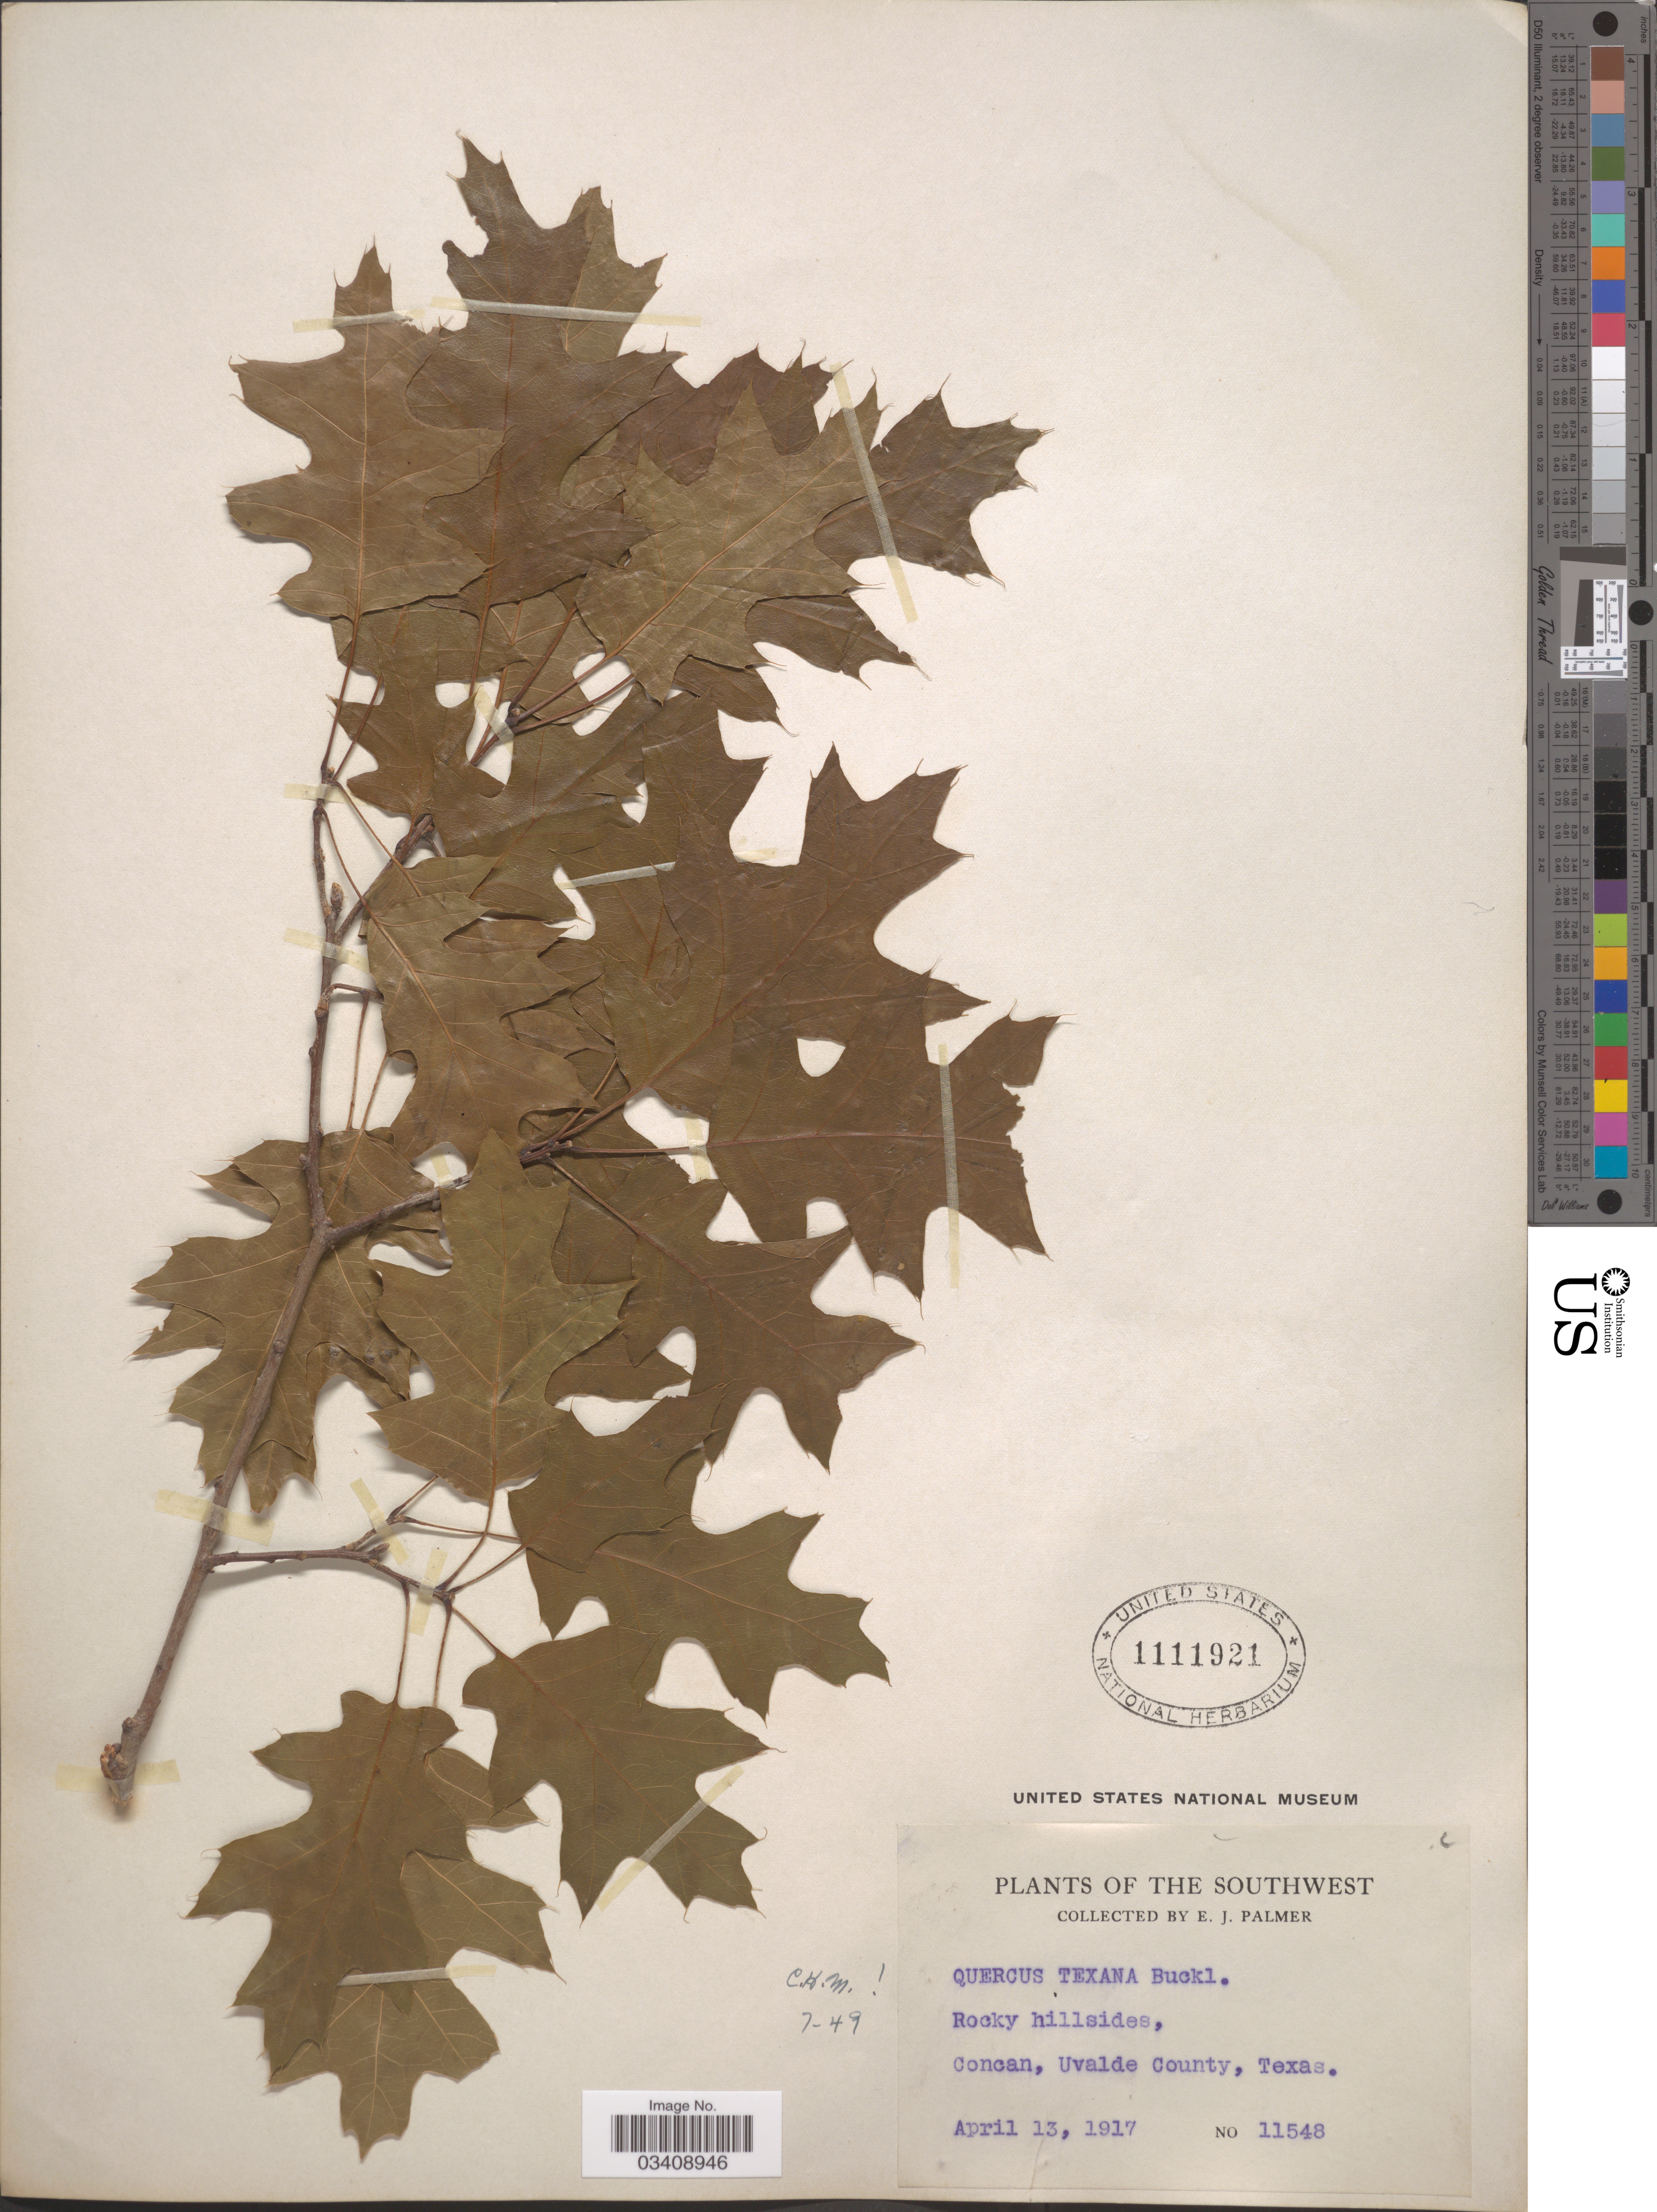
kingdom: Plantae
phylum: Tracheophyta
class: Magnoliopsida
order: Fagales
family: Fagaceae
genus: Quercus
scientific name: Quercus texana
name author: Buckley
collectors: E. J. Palmer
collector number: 11548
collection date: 1917-04-13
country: United States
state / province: Texas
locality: The Southwest. Concan, Uvalde County.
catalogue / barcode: US 1111921